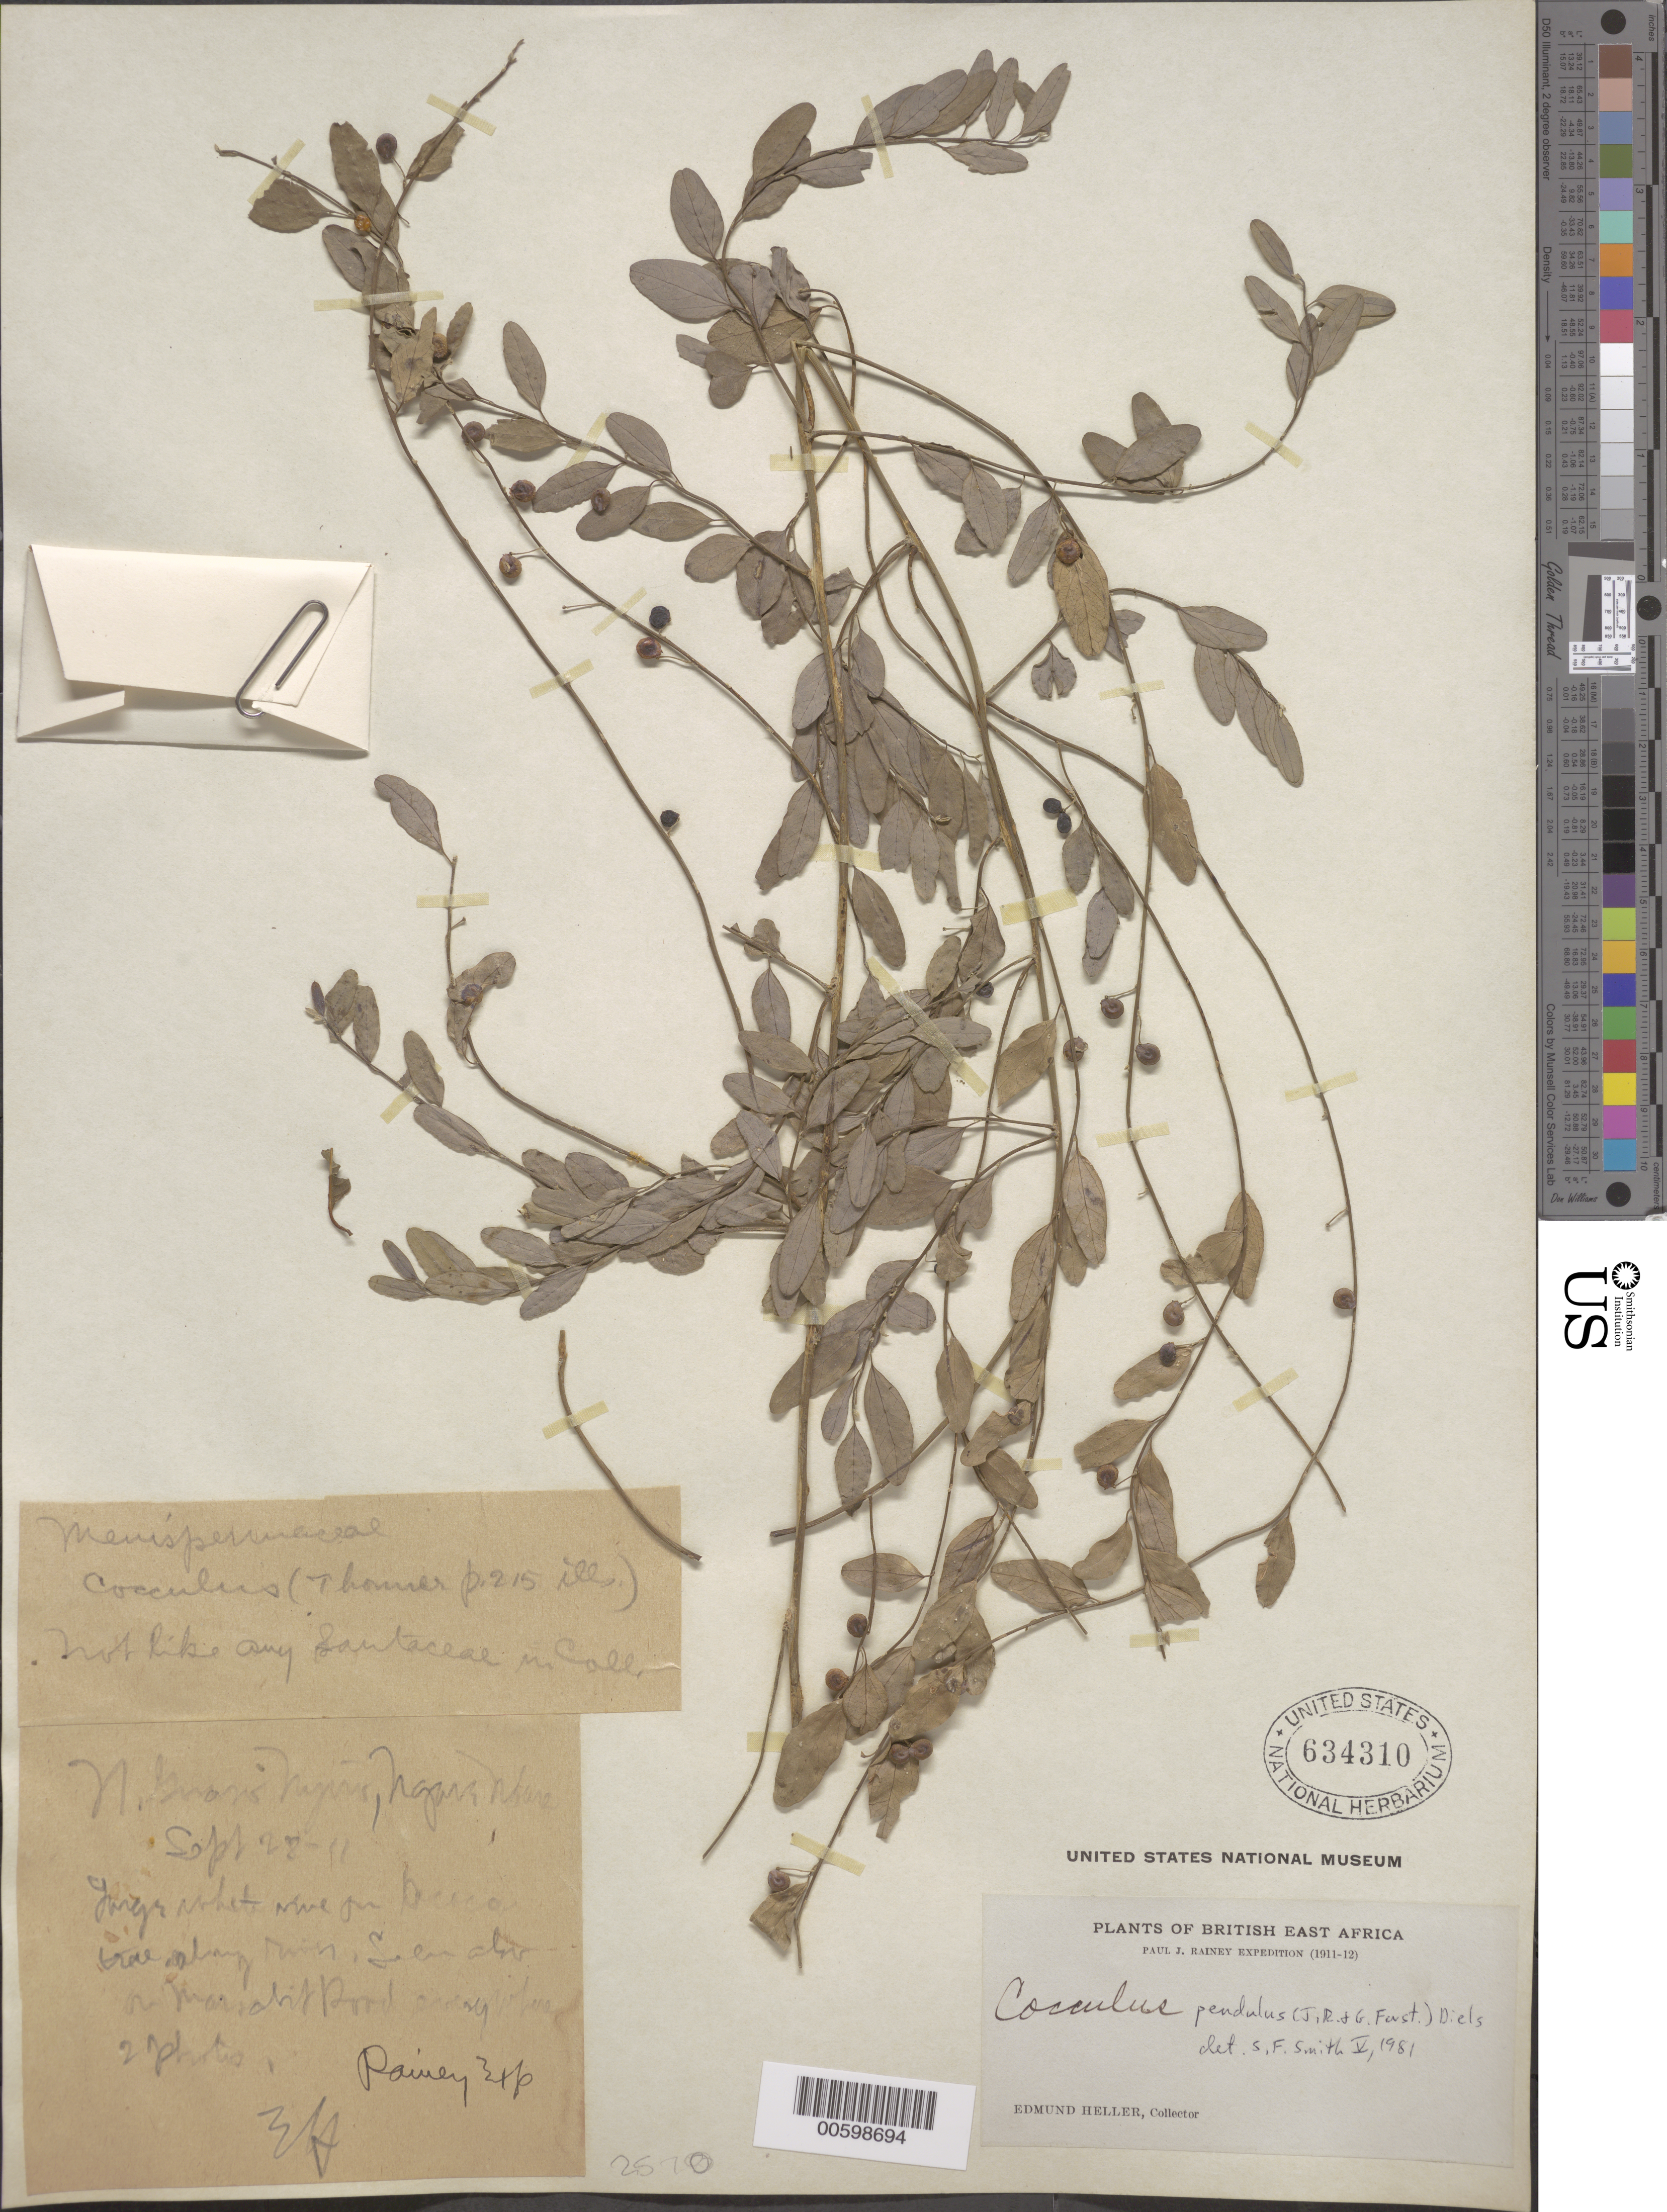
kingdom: Plantae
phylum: Tracheophyta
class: Magnoliopsida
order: Ranunculales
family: Menispermaceae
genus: Cocculus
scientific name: Cocculus pendulus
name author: (J.R. Forst. & G. Forst.) Diels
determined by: Smith, Stephen F., (US), NMNH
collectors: E. Heller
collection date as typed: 28 Sep 1911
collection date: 1911-09-28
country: Kenya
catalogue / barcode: US 634310